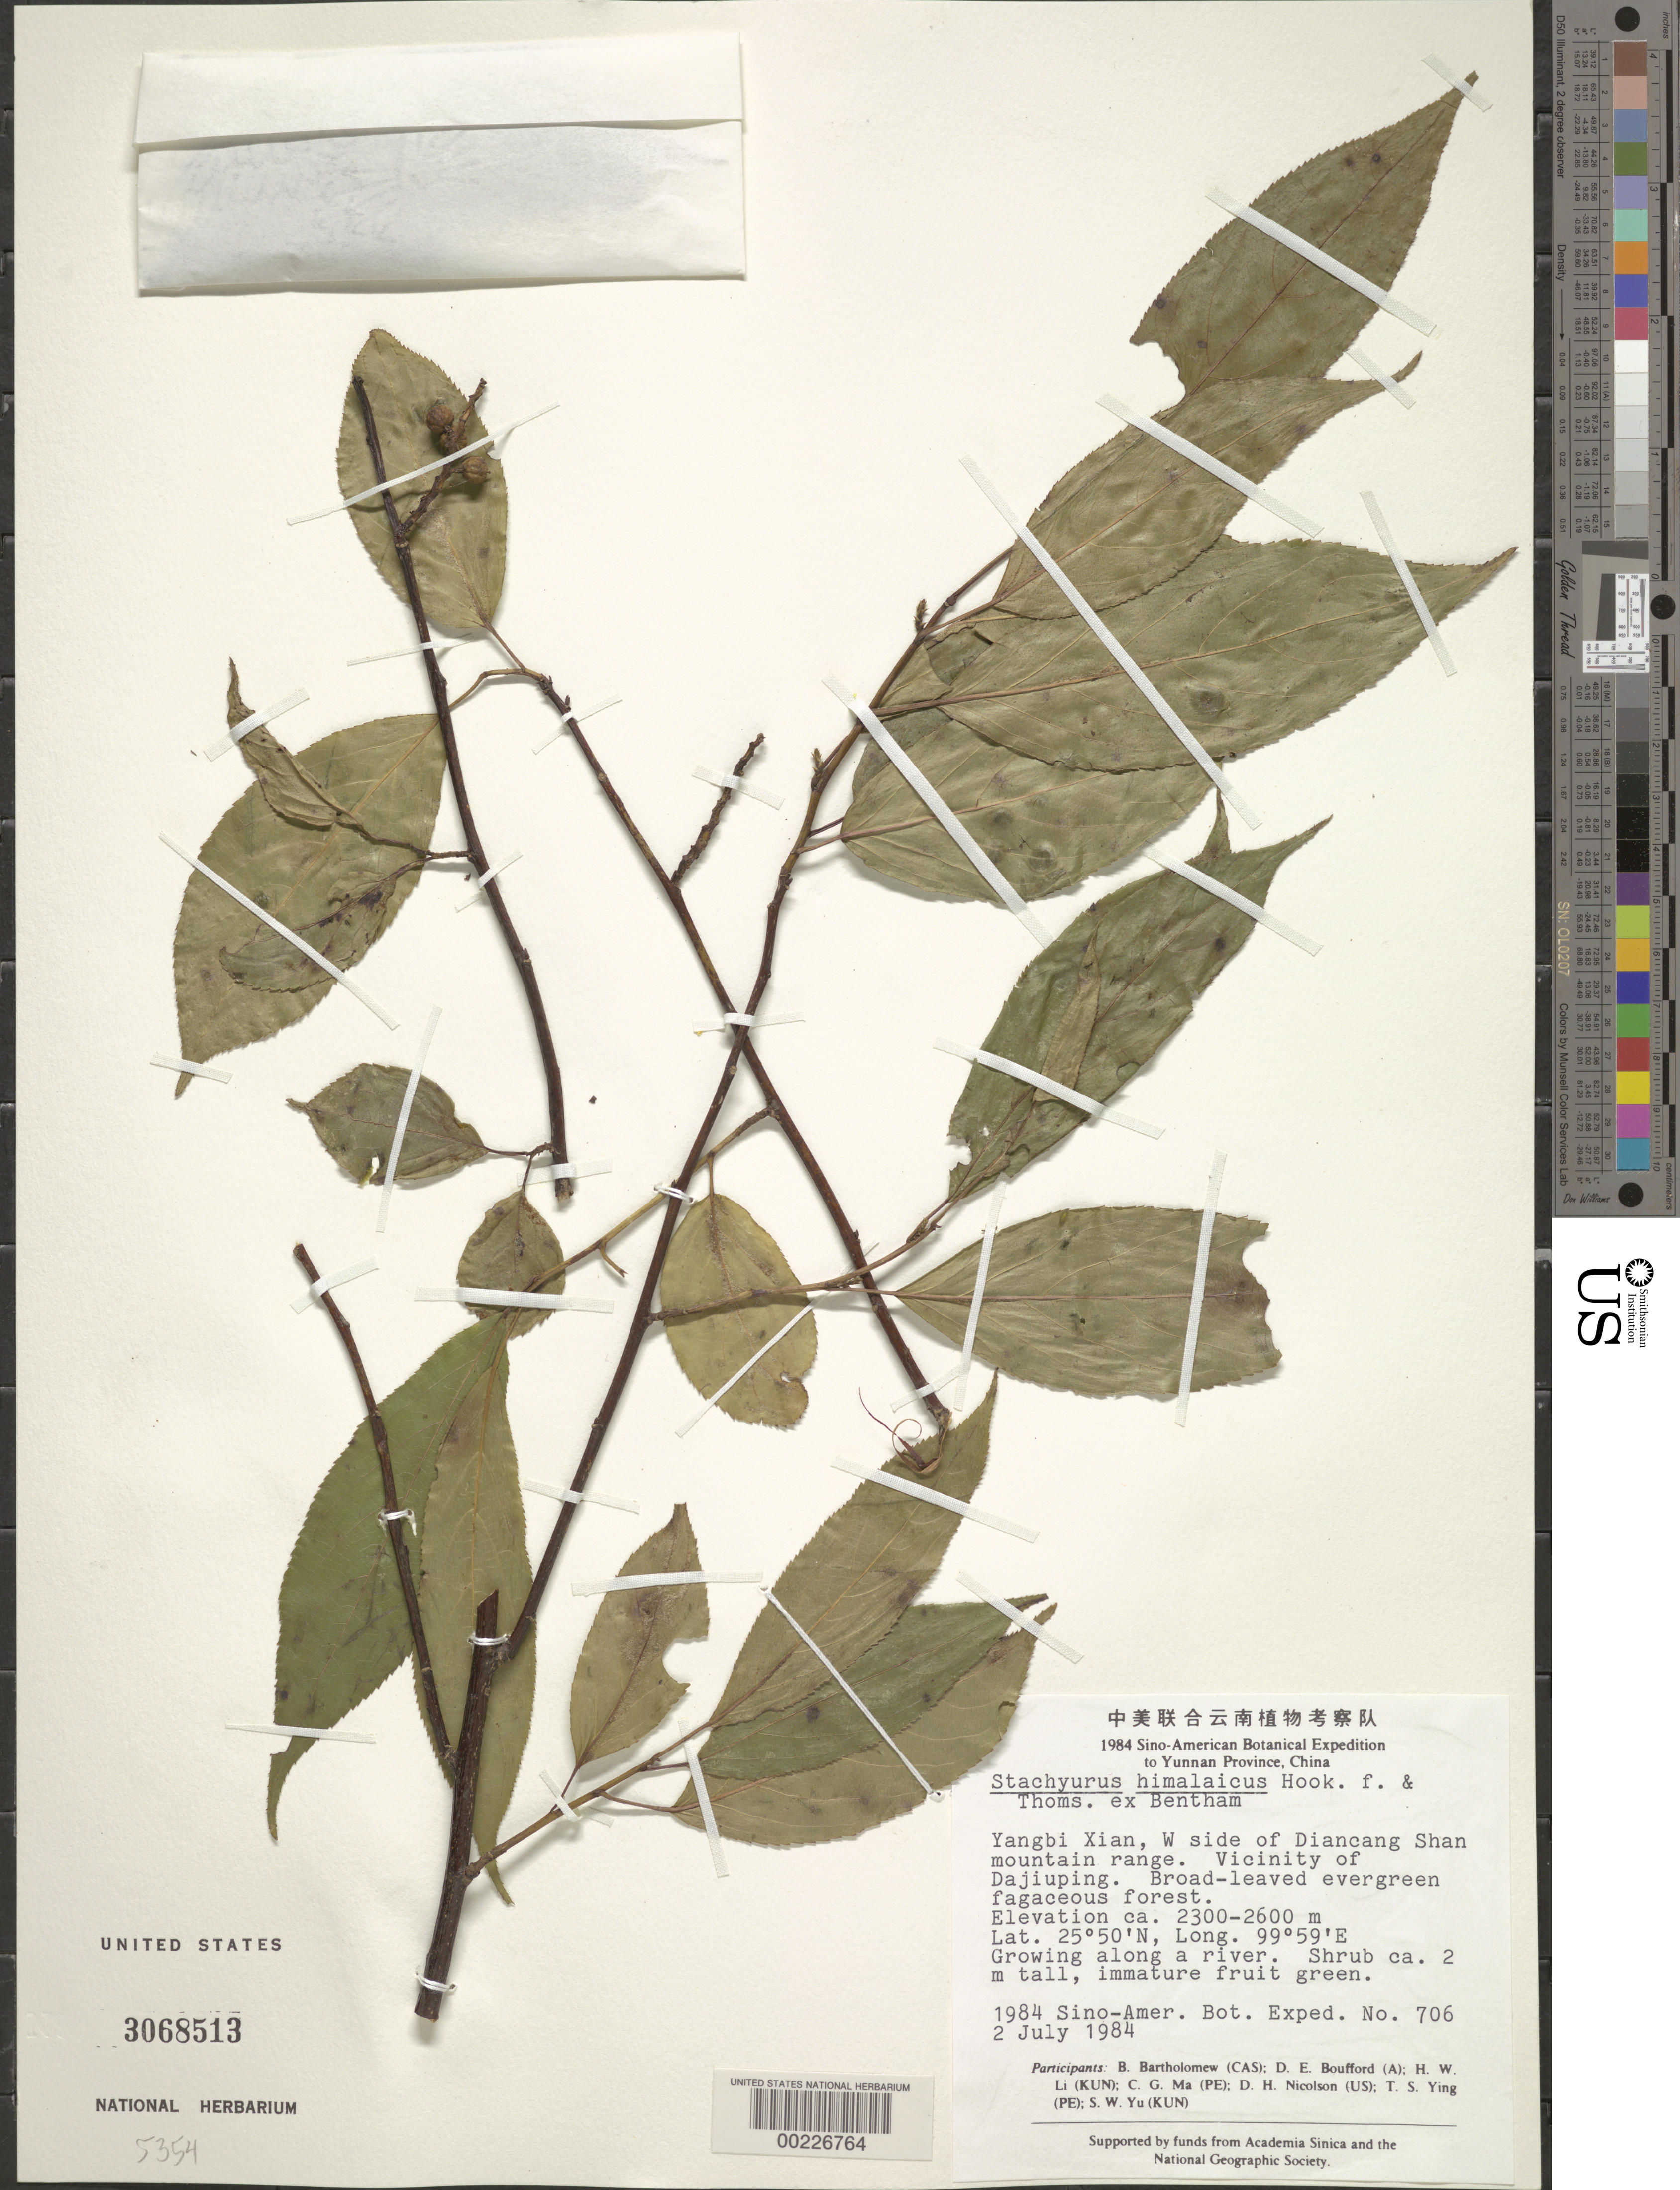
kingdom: Plantae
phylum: Tracheophyta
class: Magnoliopsida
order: Crossosomatales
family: Stachyuraceae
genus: Stachyurus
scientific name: Stachyurus himalaicus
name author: Hook. f. & Thomson ex Benth.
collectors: B. M. Bartholomew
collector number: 706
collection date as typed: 02 Jul 1984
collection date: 1984-07-02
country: China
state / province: Yunnan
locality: Yangbi Xian, W side of Diancang Shan mountain range; vicinity of Dajiuping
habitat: Broad-leaved evergreen fagaceous forest; along a river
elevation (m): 2300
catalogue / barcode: US 3068513